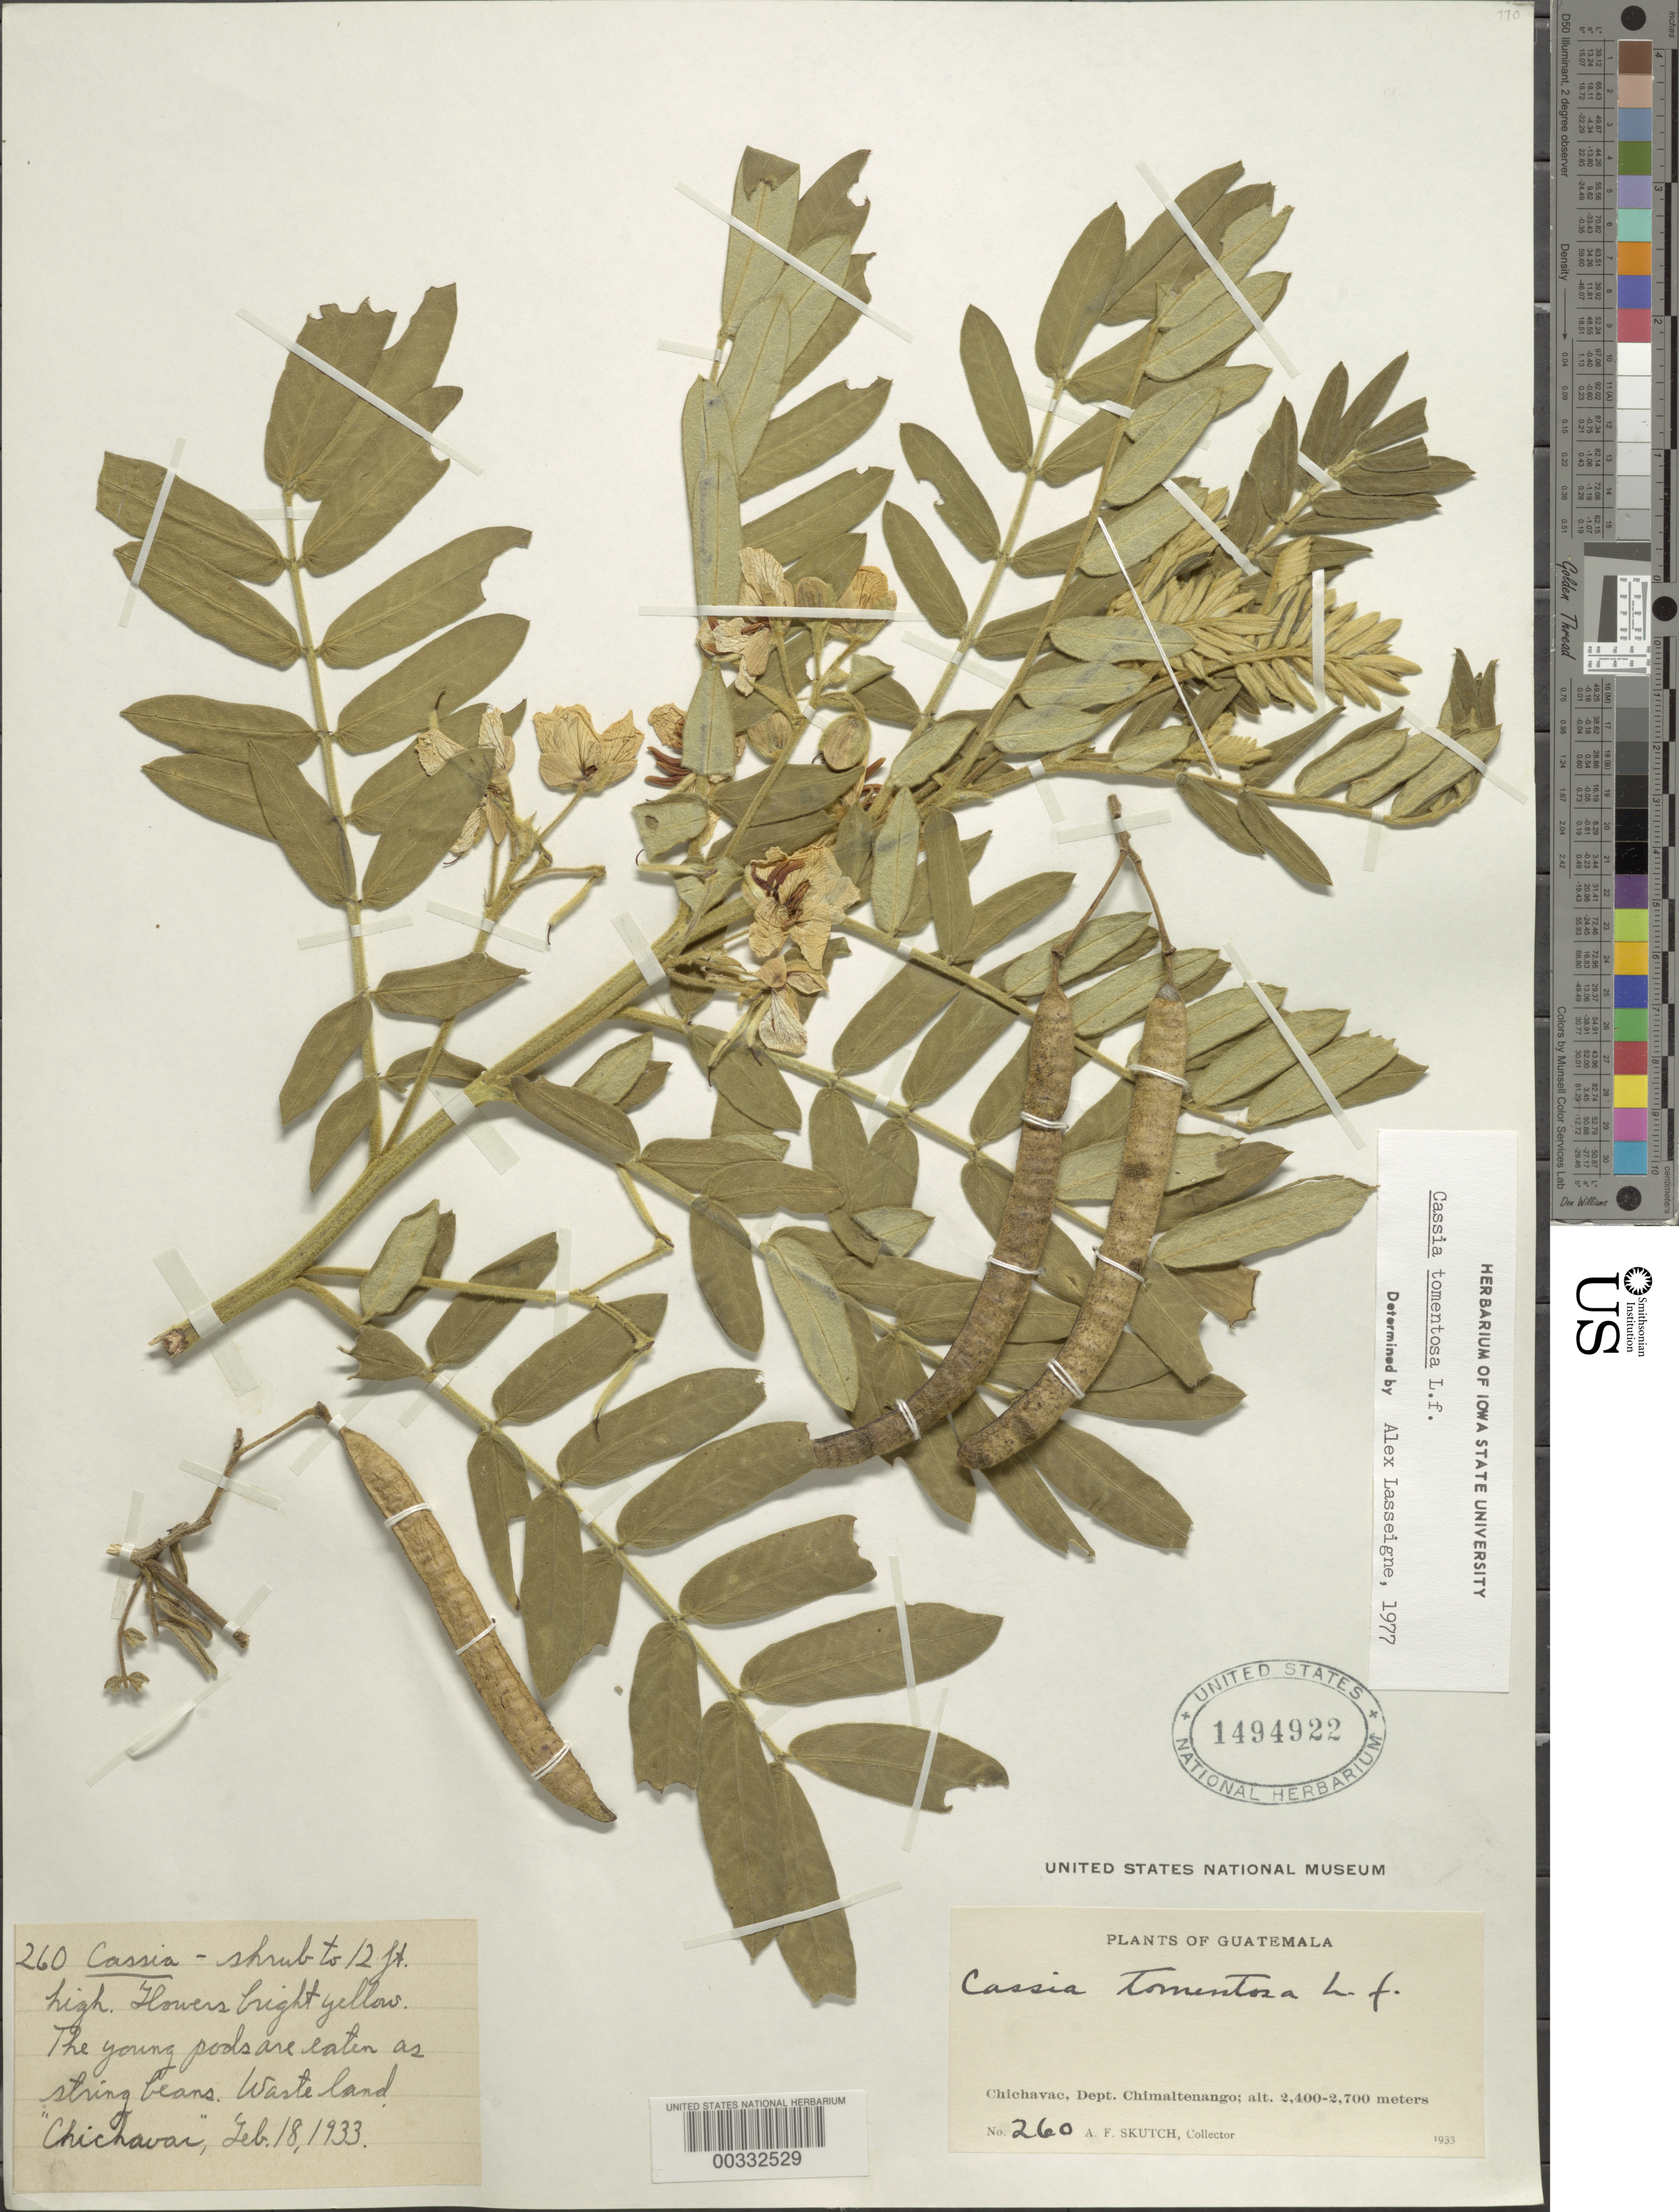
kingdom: Plantae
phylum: Tracheophyta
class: Magnoliopsida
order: Fabales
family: Fabaceae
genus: Senna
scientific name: Senna tomentosa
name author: Batka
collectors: A. F. Skutch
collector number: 260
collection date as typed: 18 Feb 1933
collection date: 1933-02-18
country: Guatemala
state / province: Chimaltenango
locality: Chichavac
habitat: Waste land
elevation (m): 2400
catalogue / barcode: US 1494922